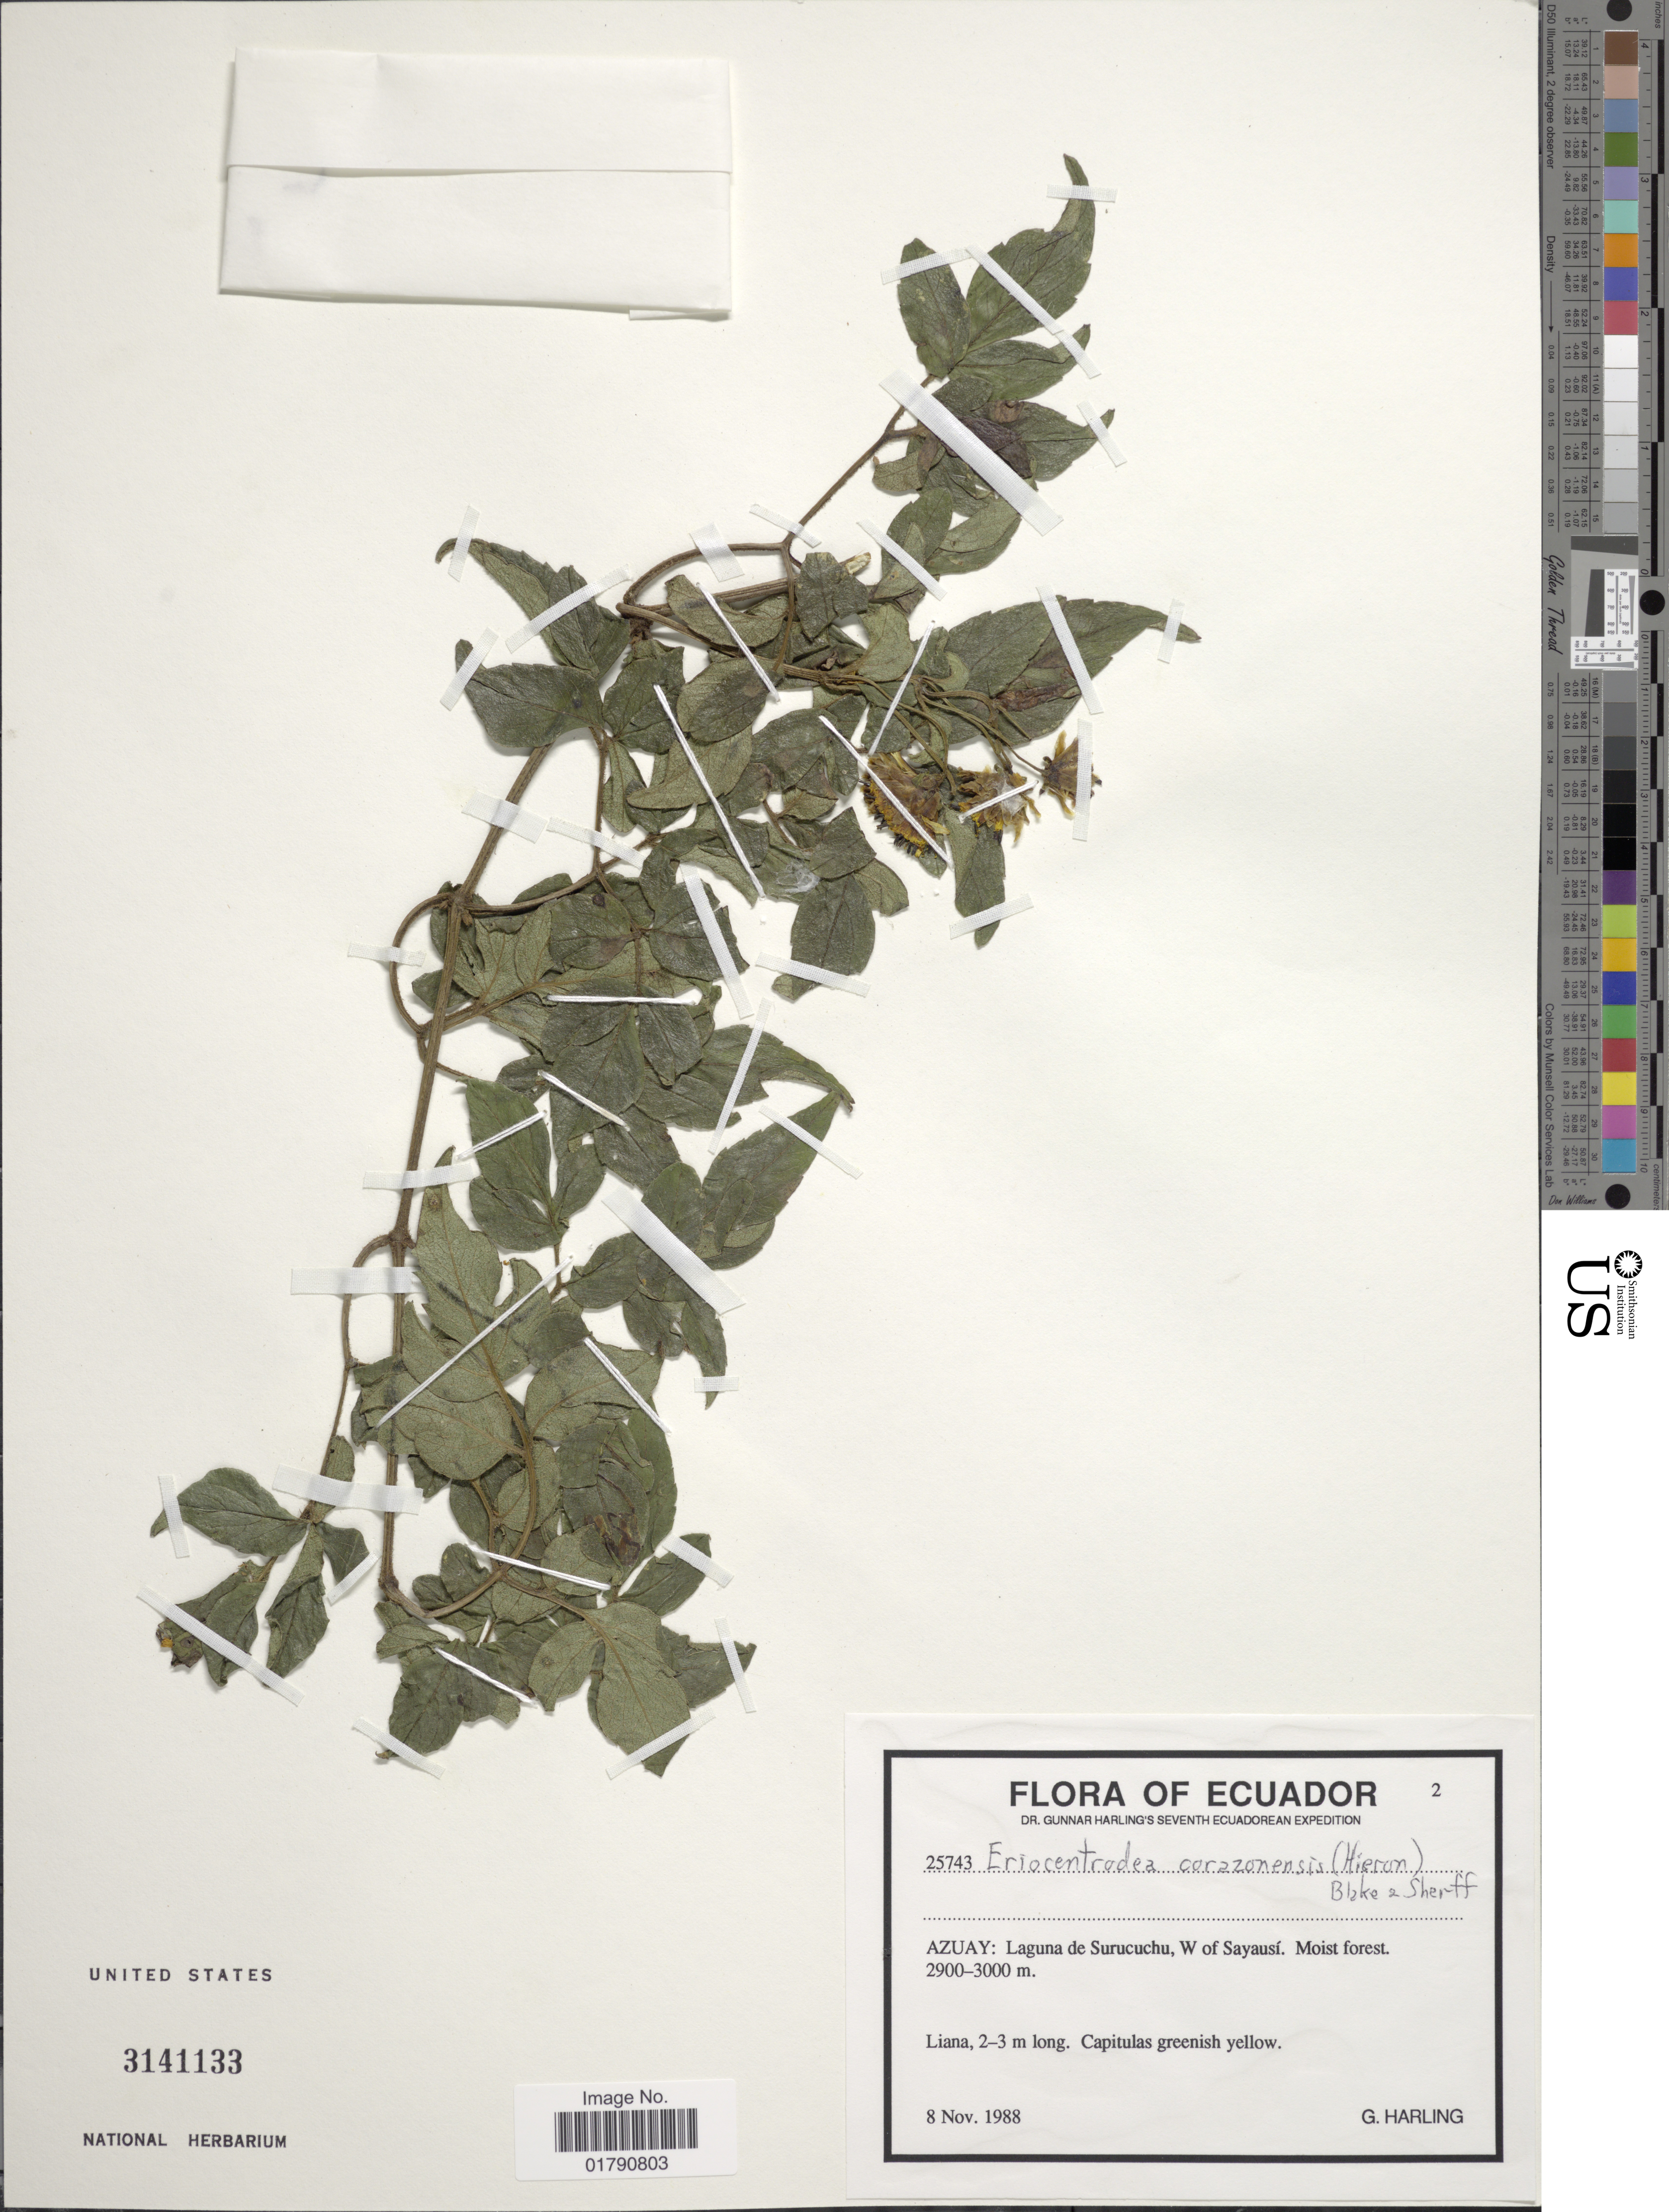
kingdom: Plantae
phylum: Tracheophyta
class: Magnoliopsida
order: Asterales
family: Asteraceae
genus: Ericentrodea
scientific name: Ericentrodea corazonensis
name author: (Hieron.) S.F. Blake & Sherff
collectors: G. Harling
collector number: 25743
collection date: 1988-11-08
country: Ecuador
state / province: Azuay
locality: Laguna de Surucuchu, W of Sayausi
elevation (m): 2900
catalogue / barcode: US 3141133